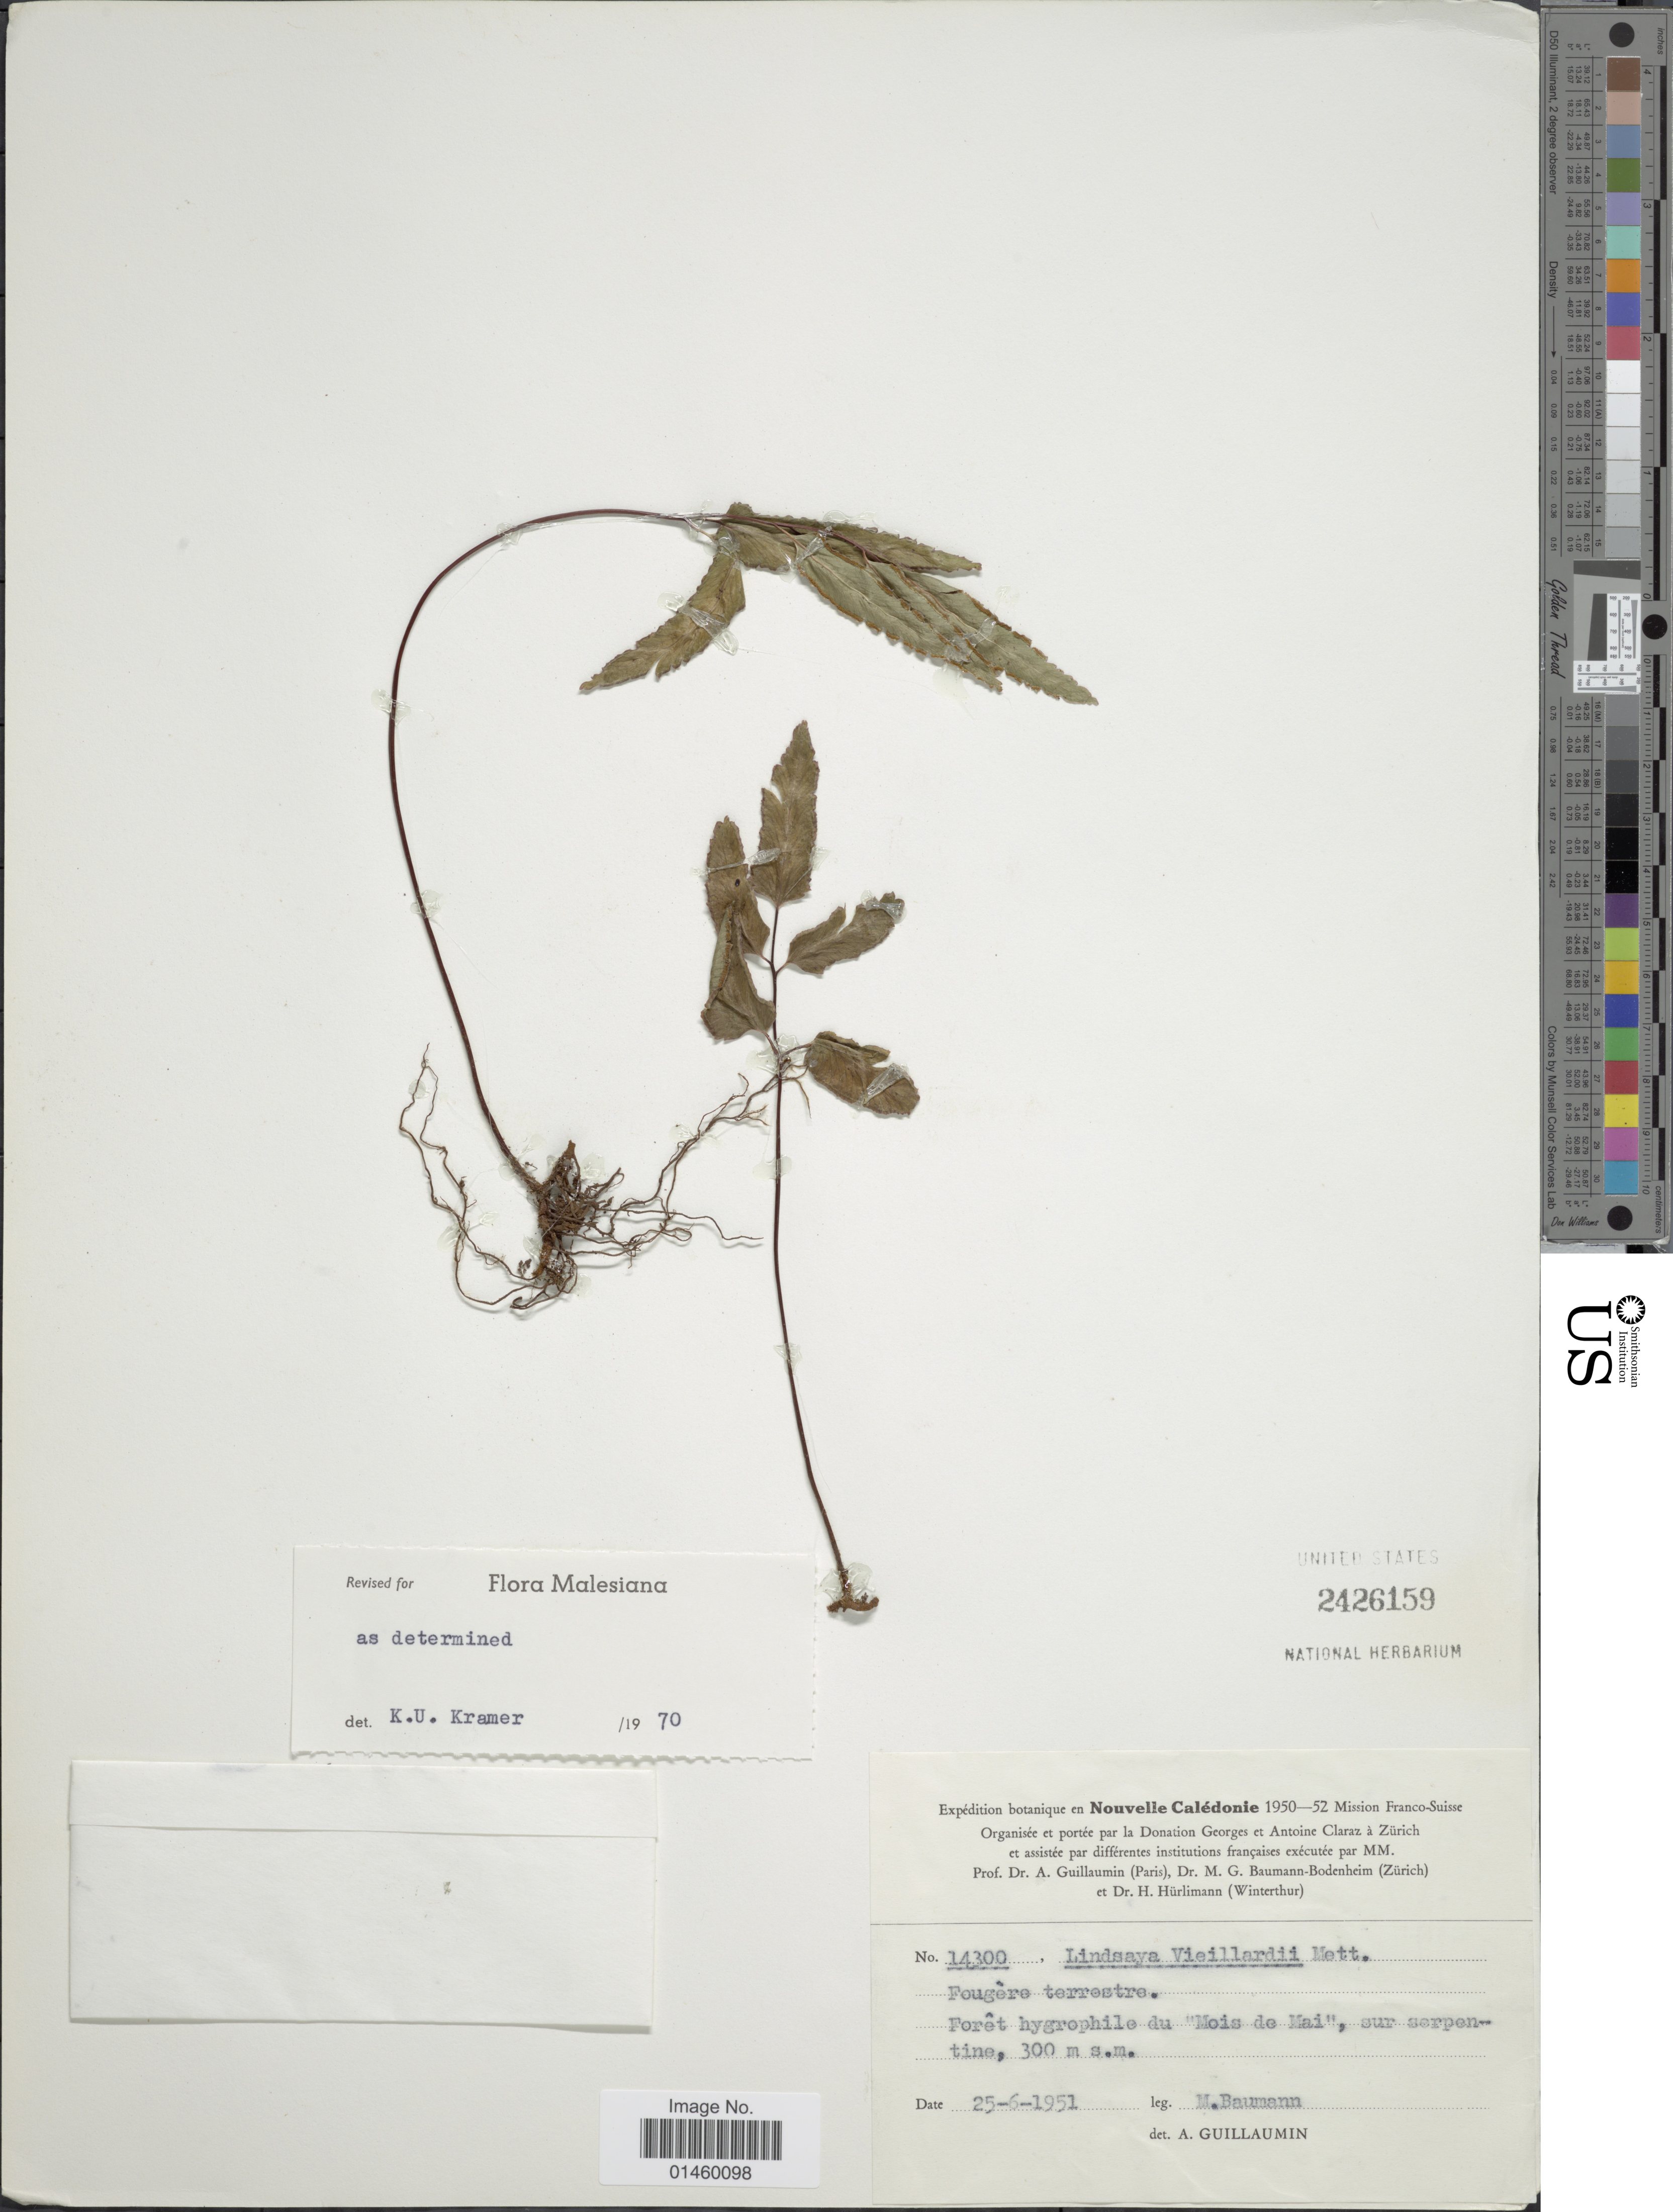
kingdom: Plantae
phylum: Tracheophyta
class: Polypodiopsida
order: Polypodiales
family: Lindsaeaceae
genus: Lindsaea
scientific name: Lindsaea vieillardii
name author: Mett.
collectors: M. Baumann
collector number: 14300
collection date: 1951-06-25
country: New Caledonia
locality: Nouvelle Caledonie. Foret hygrophile du 'Mois de Mai', sur serpentine.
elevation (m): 300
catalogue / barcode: US 2426159